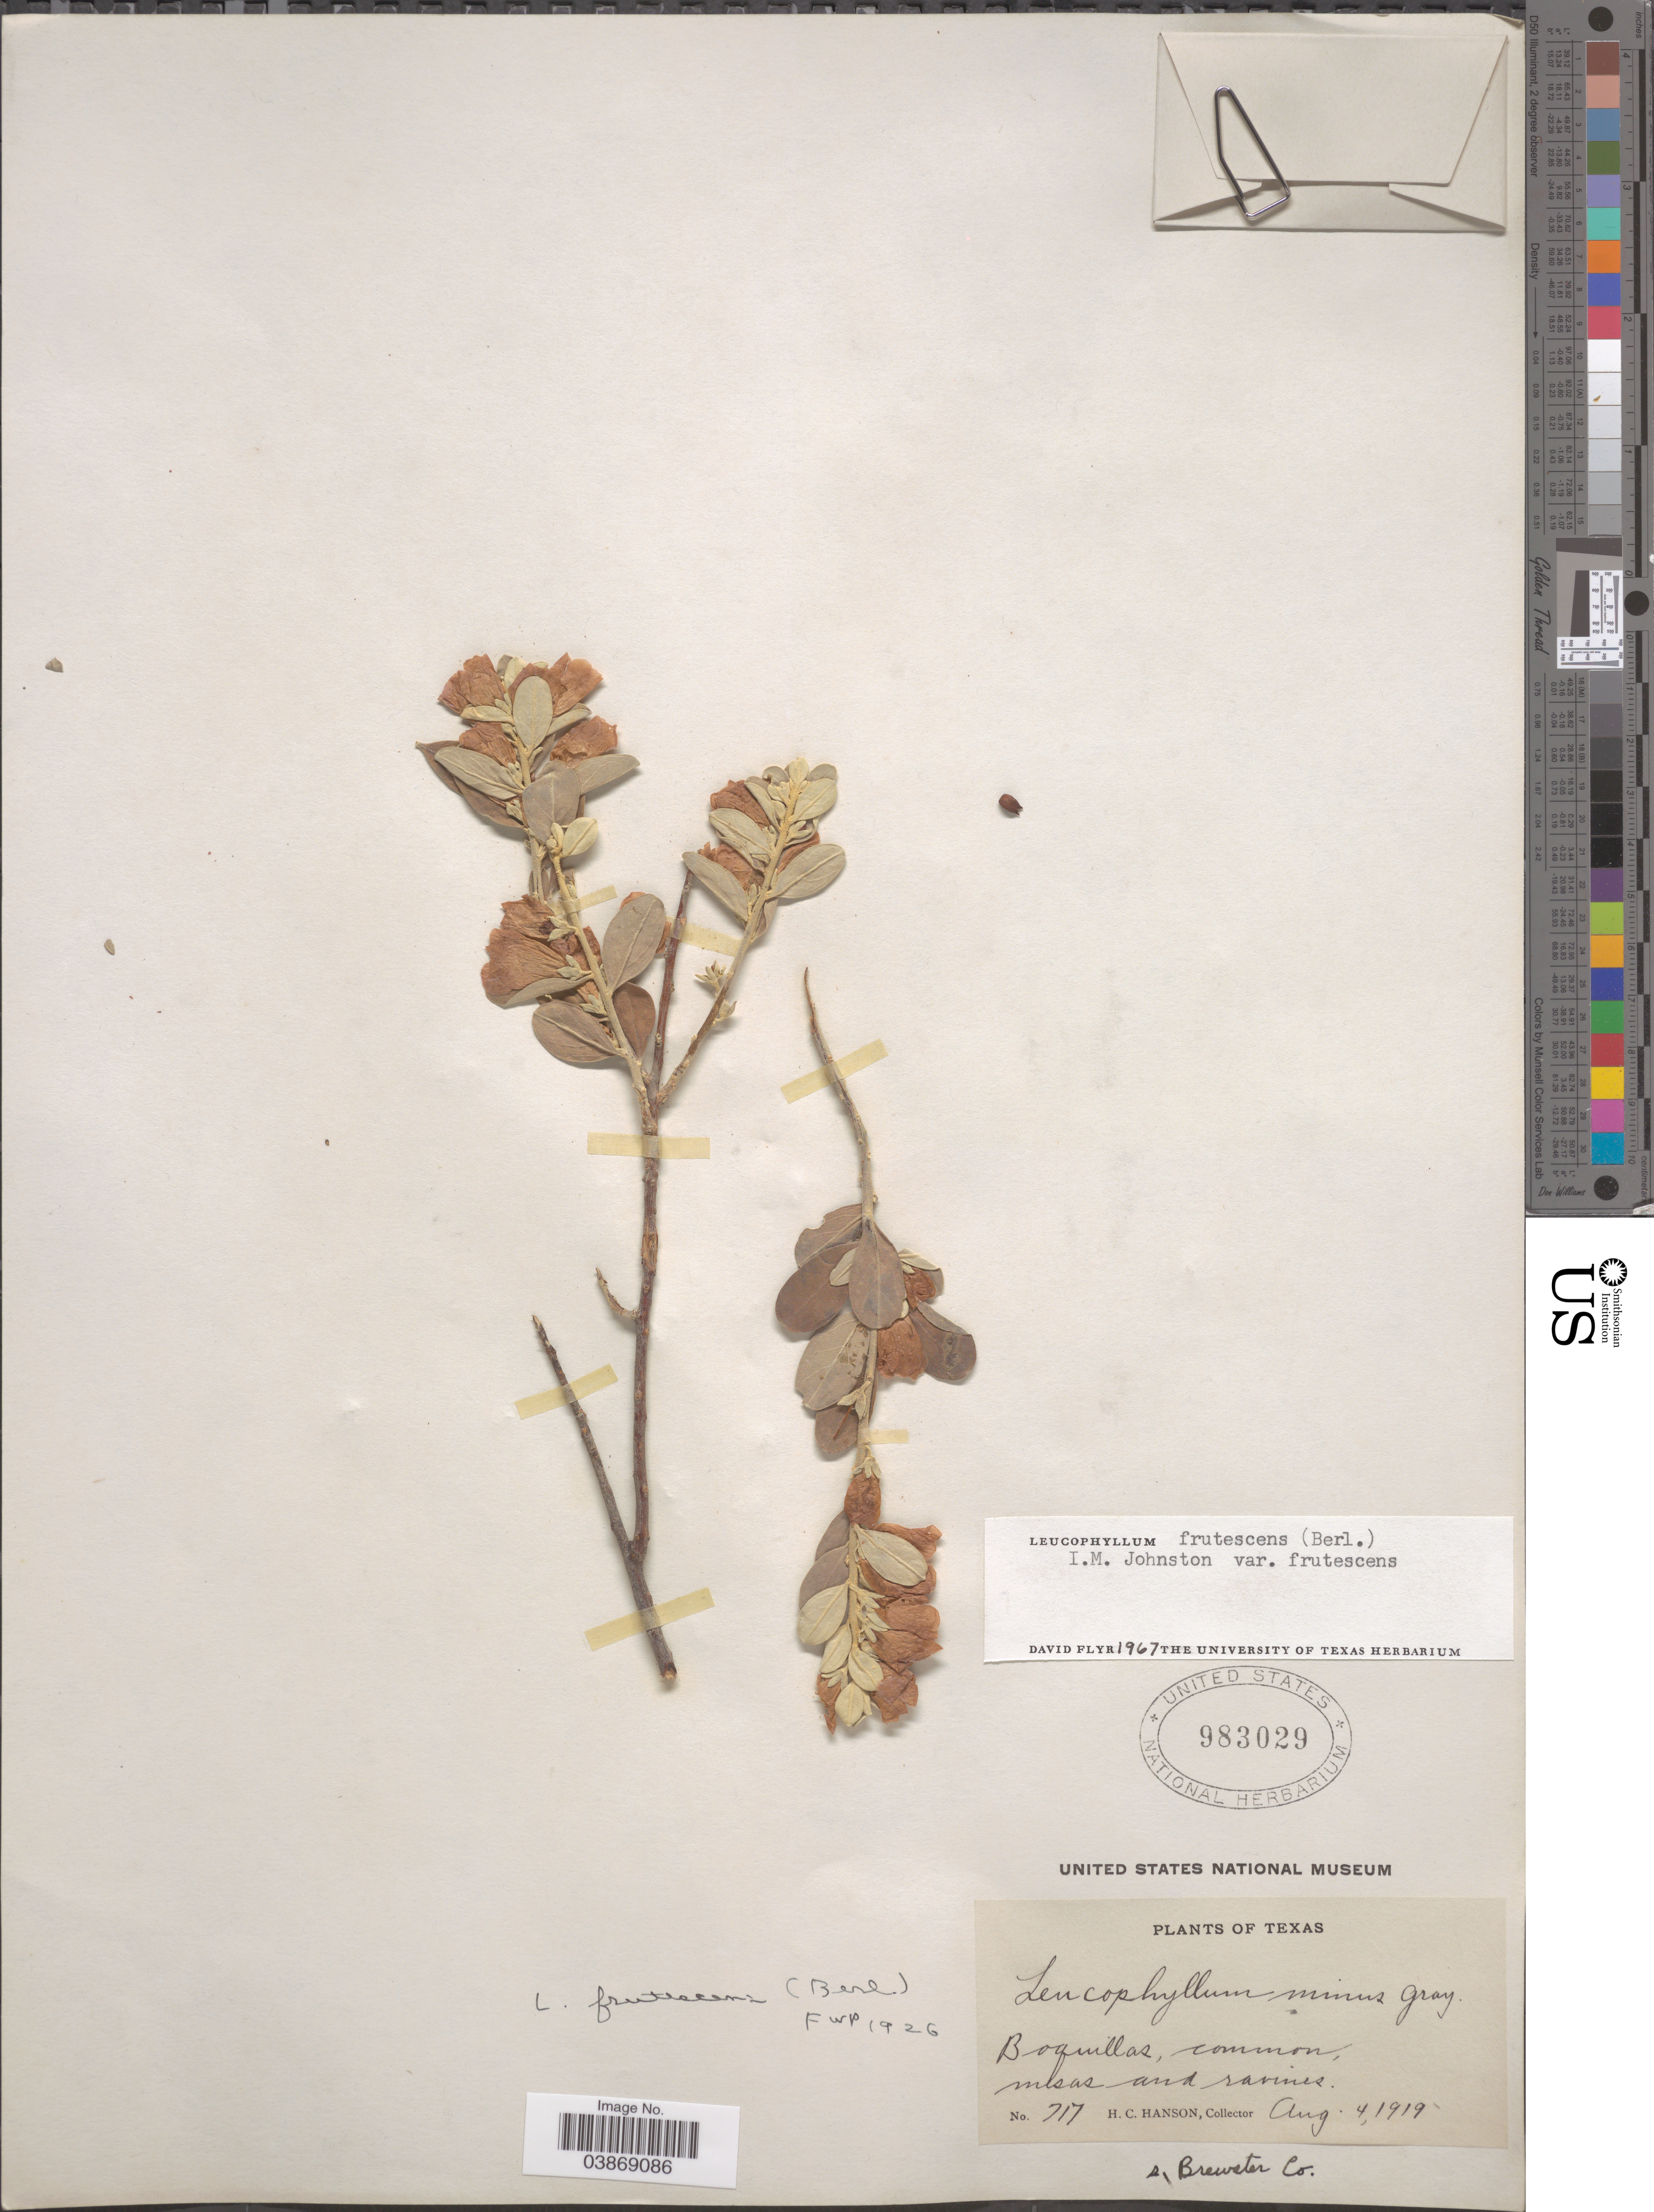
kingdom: Plantae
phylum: Tracheophyta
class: Magnoliopsida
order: Lamiales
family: Scrophulariaceae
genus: Leucophyllum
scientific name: Leucophyllum frutescens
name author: (Berland.) I.M. Johnst.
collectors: H. Hanson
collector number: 717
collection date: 1919-08-04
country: United States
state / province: Texas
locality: Boquillas, common, mesas and ravines.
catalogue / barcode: US 983029